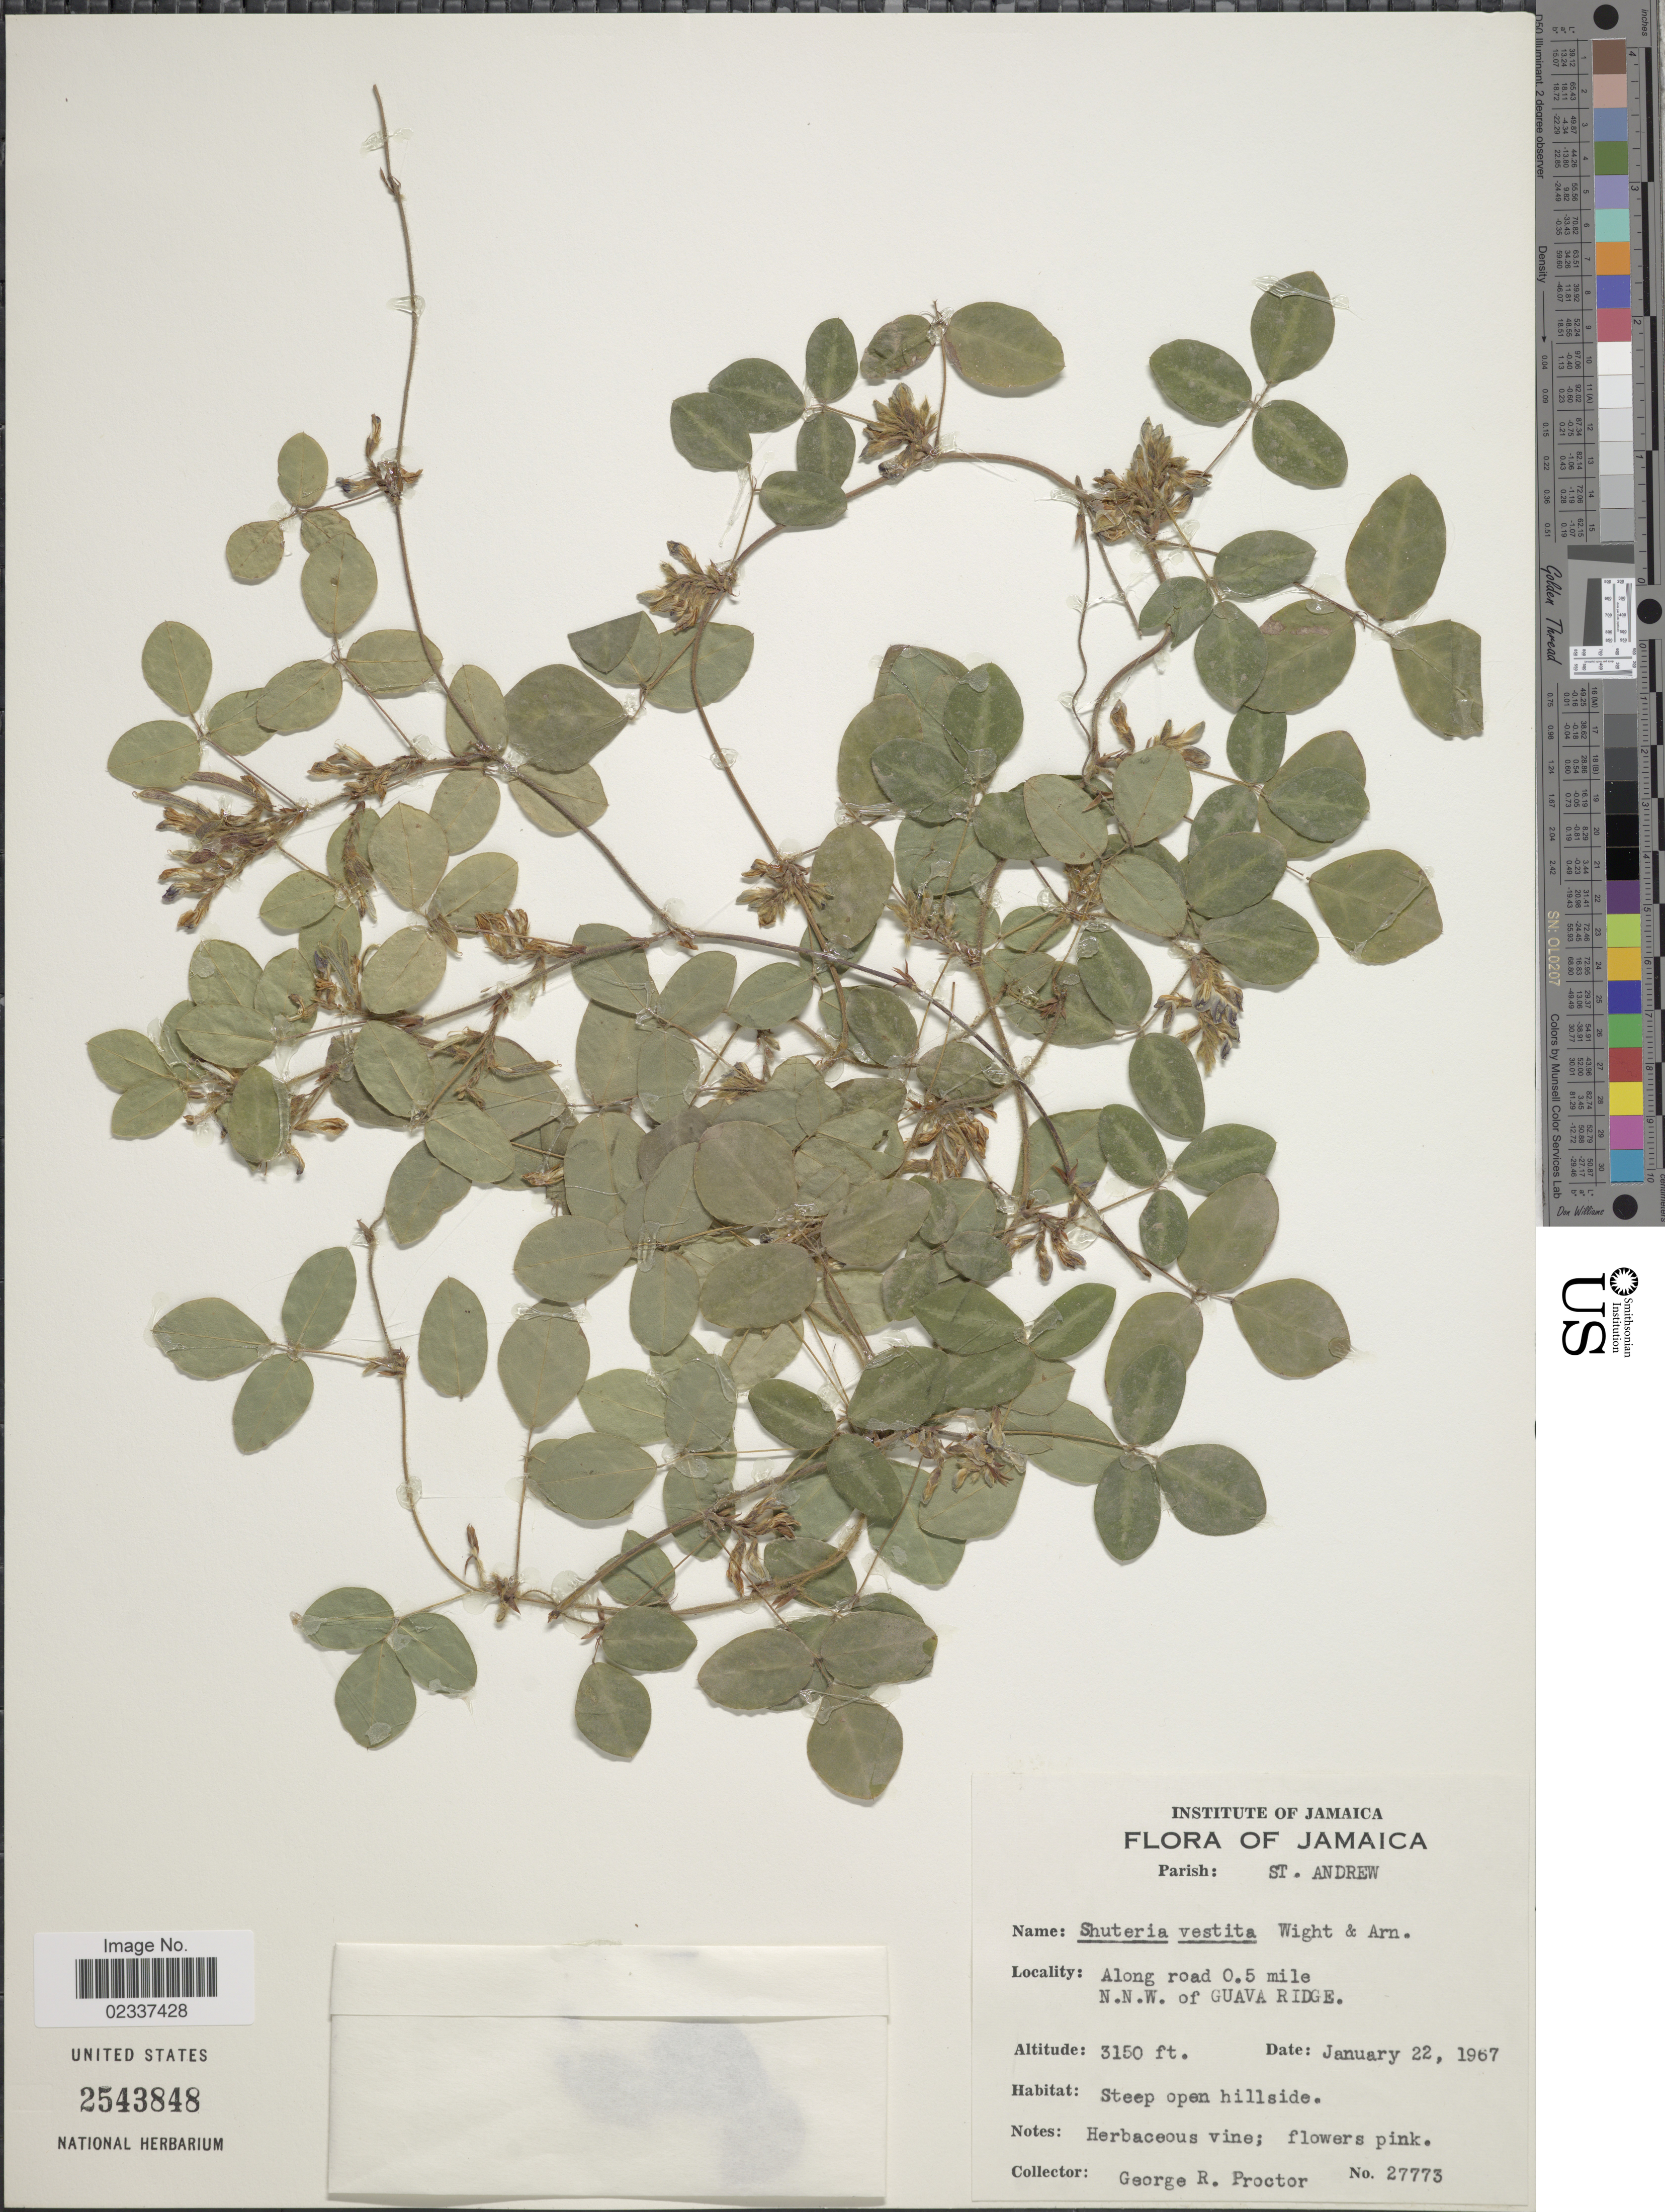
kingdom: Plantae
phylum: Tracheophyta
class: Magnoliopsida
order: Fabales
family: Fabaceae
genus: Shuteria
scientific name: Shuteria vestita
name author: Wight & Arn.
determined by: Rudd, V. E.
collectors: G. R. Proctor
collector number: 27773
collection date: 1967-01-22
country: Jamaica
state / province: Saint Andrew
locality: Along road 0.5 mile NNW of Guava Ridge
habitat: Steep open hillside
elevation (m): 960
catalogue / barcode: US 2543848